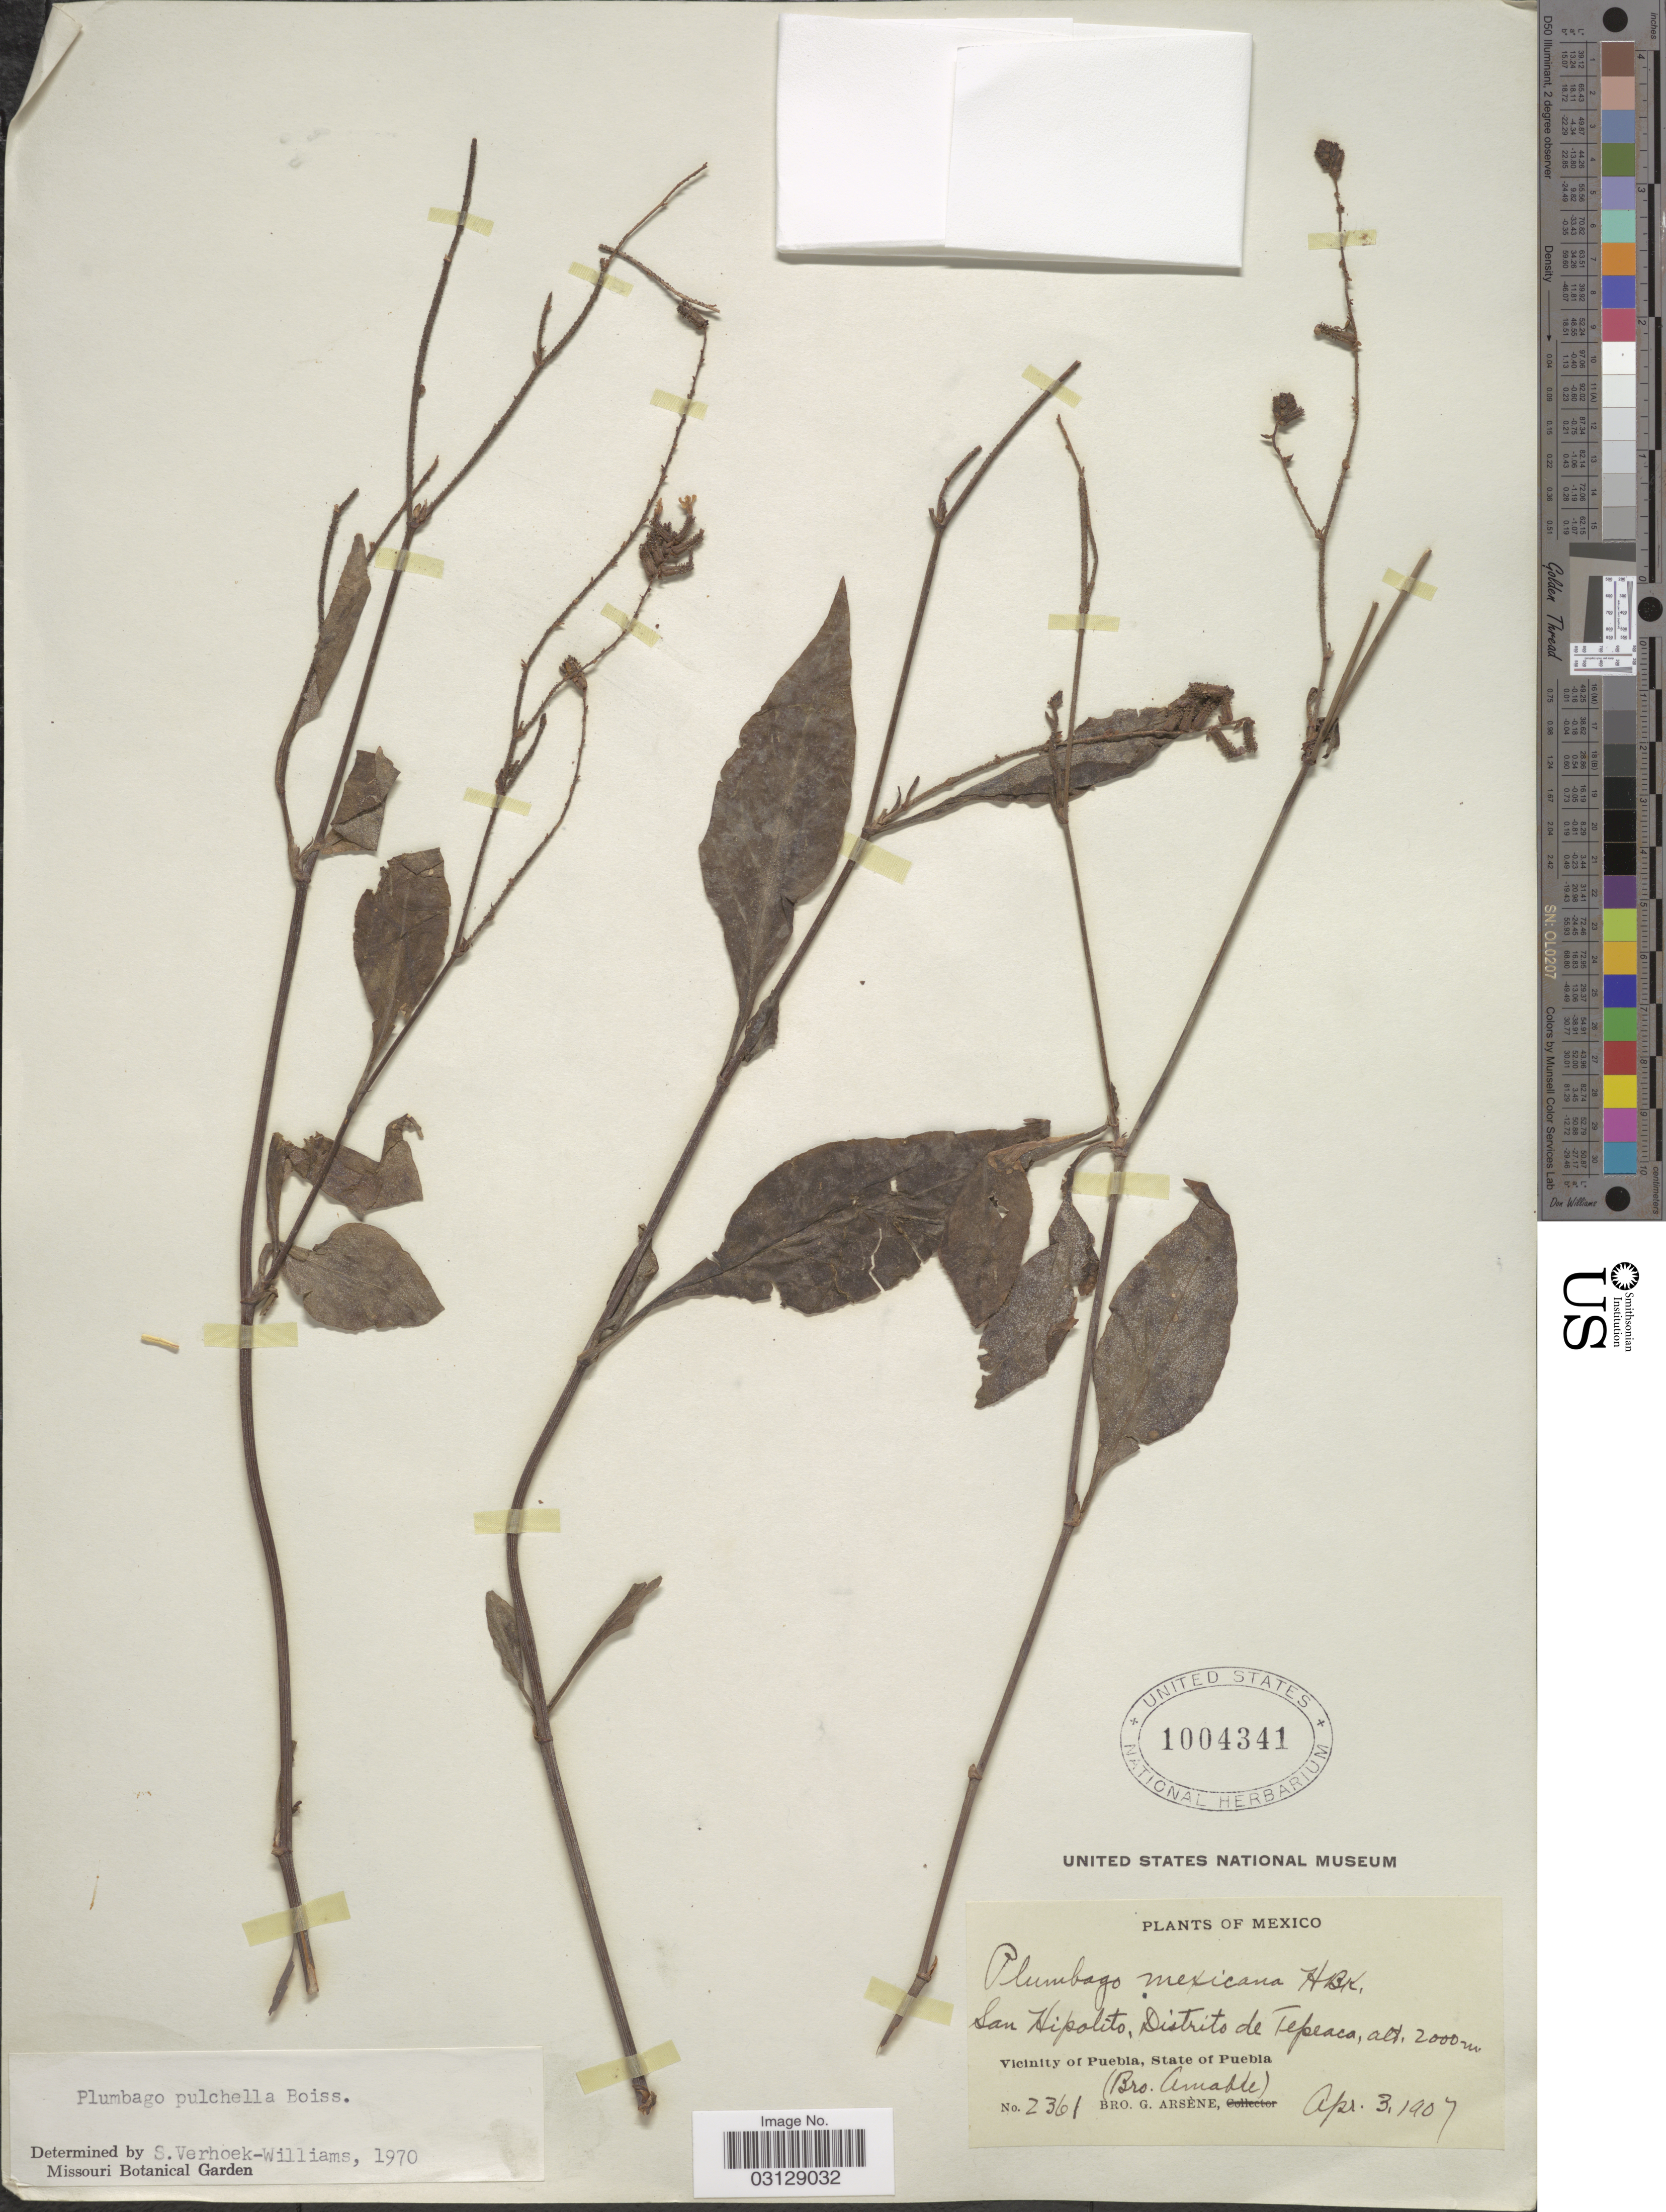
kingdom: Plantae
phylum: Tracheophyta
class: Magnoliopsida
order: Caryophyllales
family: Plumbaginaceae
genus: Plumbago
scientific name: Plumbago pulchella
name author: Boiss.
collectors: Bro. G. Arsène & B. Amable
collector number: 2361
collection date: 1907-04-03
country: Mexico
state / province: Puebla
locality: San Hipolito, Distrito de Tepeaca. Vicinity of Puebla.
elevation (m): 2000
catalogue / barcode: US 1004341